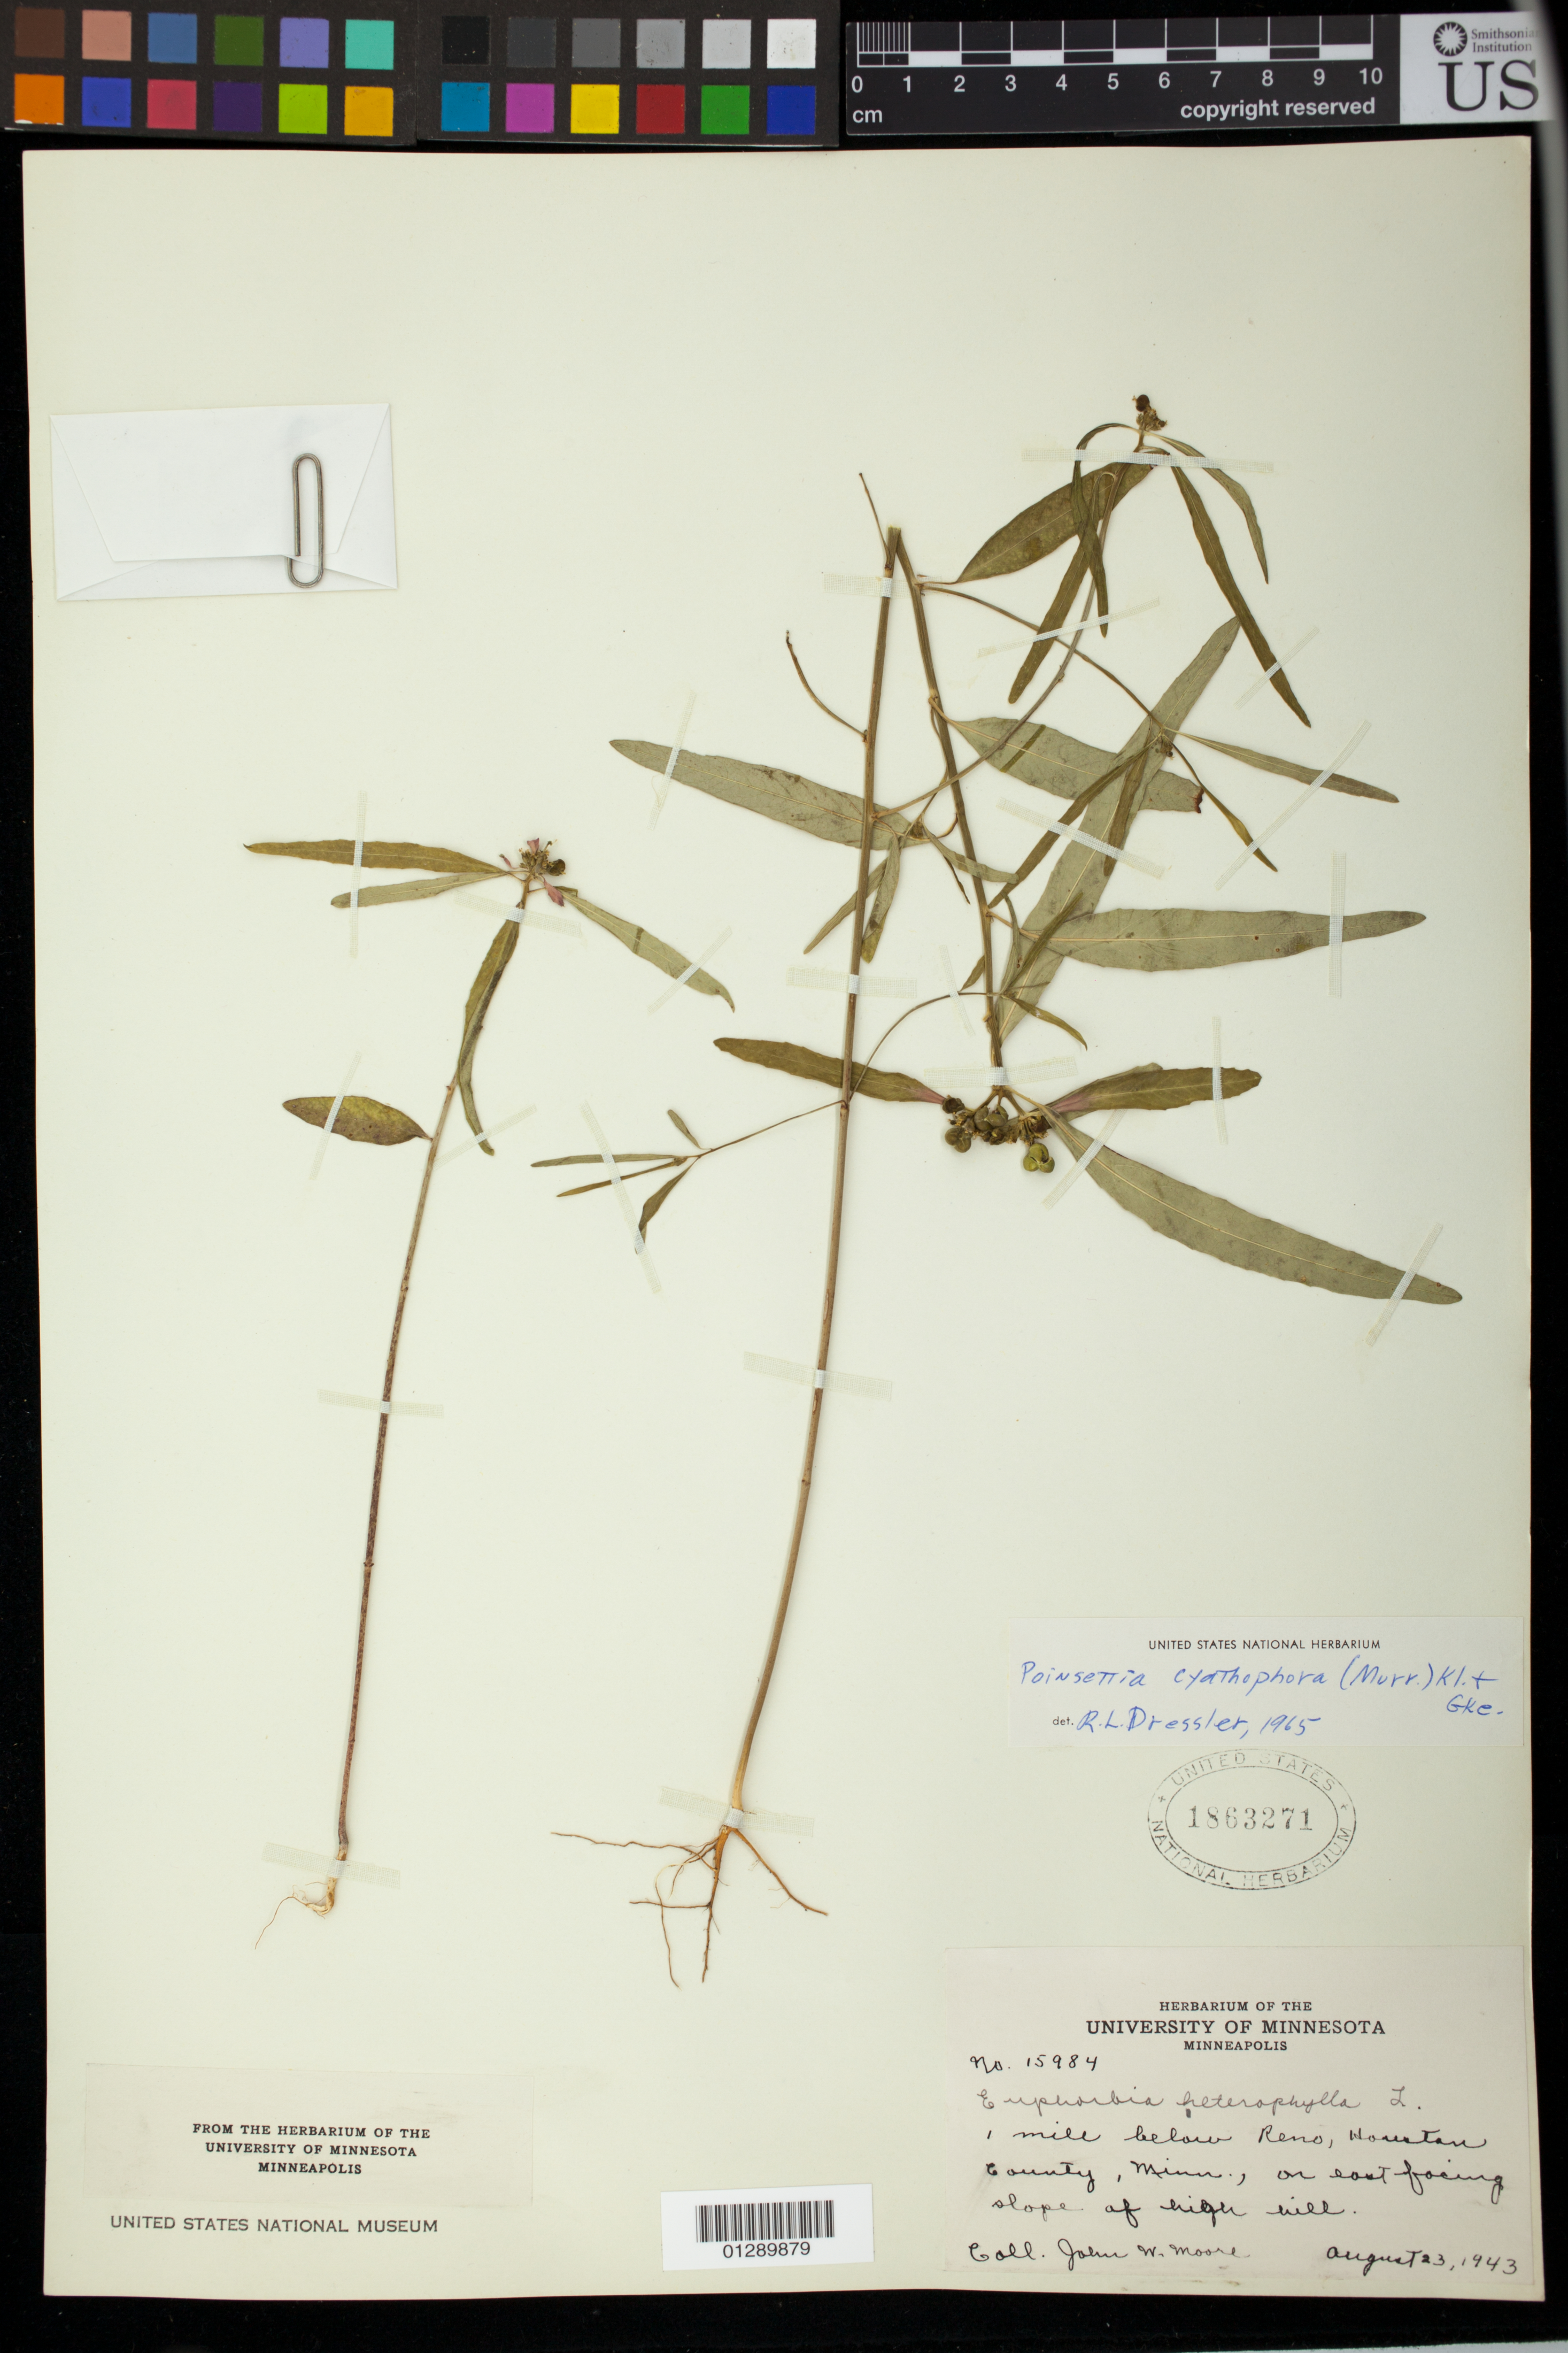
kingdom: Plantae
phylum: Tracheophyta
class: Magnoliopsida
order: Malpighiales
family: Euphorbiaceae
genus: Euphorbia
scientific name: Euphorbia heterophylla var. cyathophora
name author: (Murr.) Griseb.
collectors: J. Moore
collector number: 15984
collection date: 1943-08-23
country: United States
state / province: Minnesota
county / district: Houston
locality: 1 mile below Reno, on east facing slope of high hill.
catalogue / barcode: US 1863271